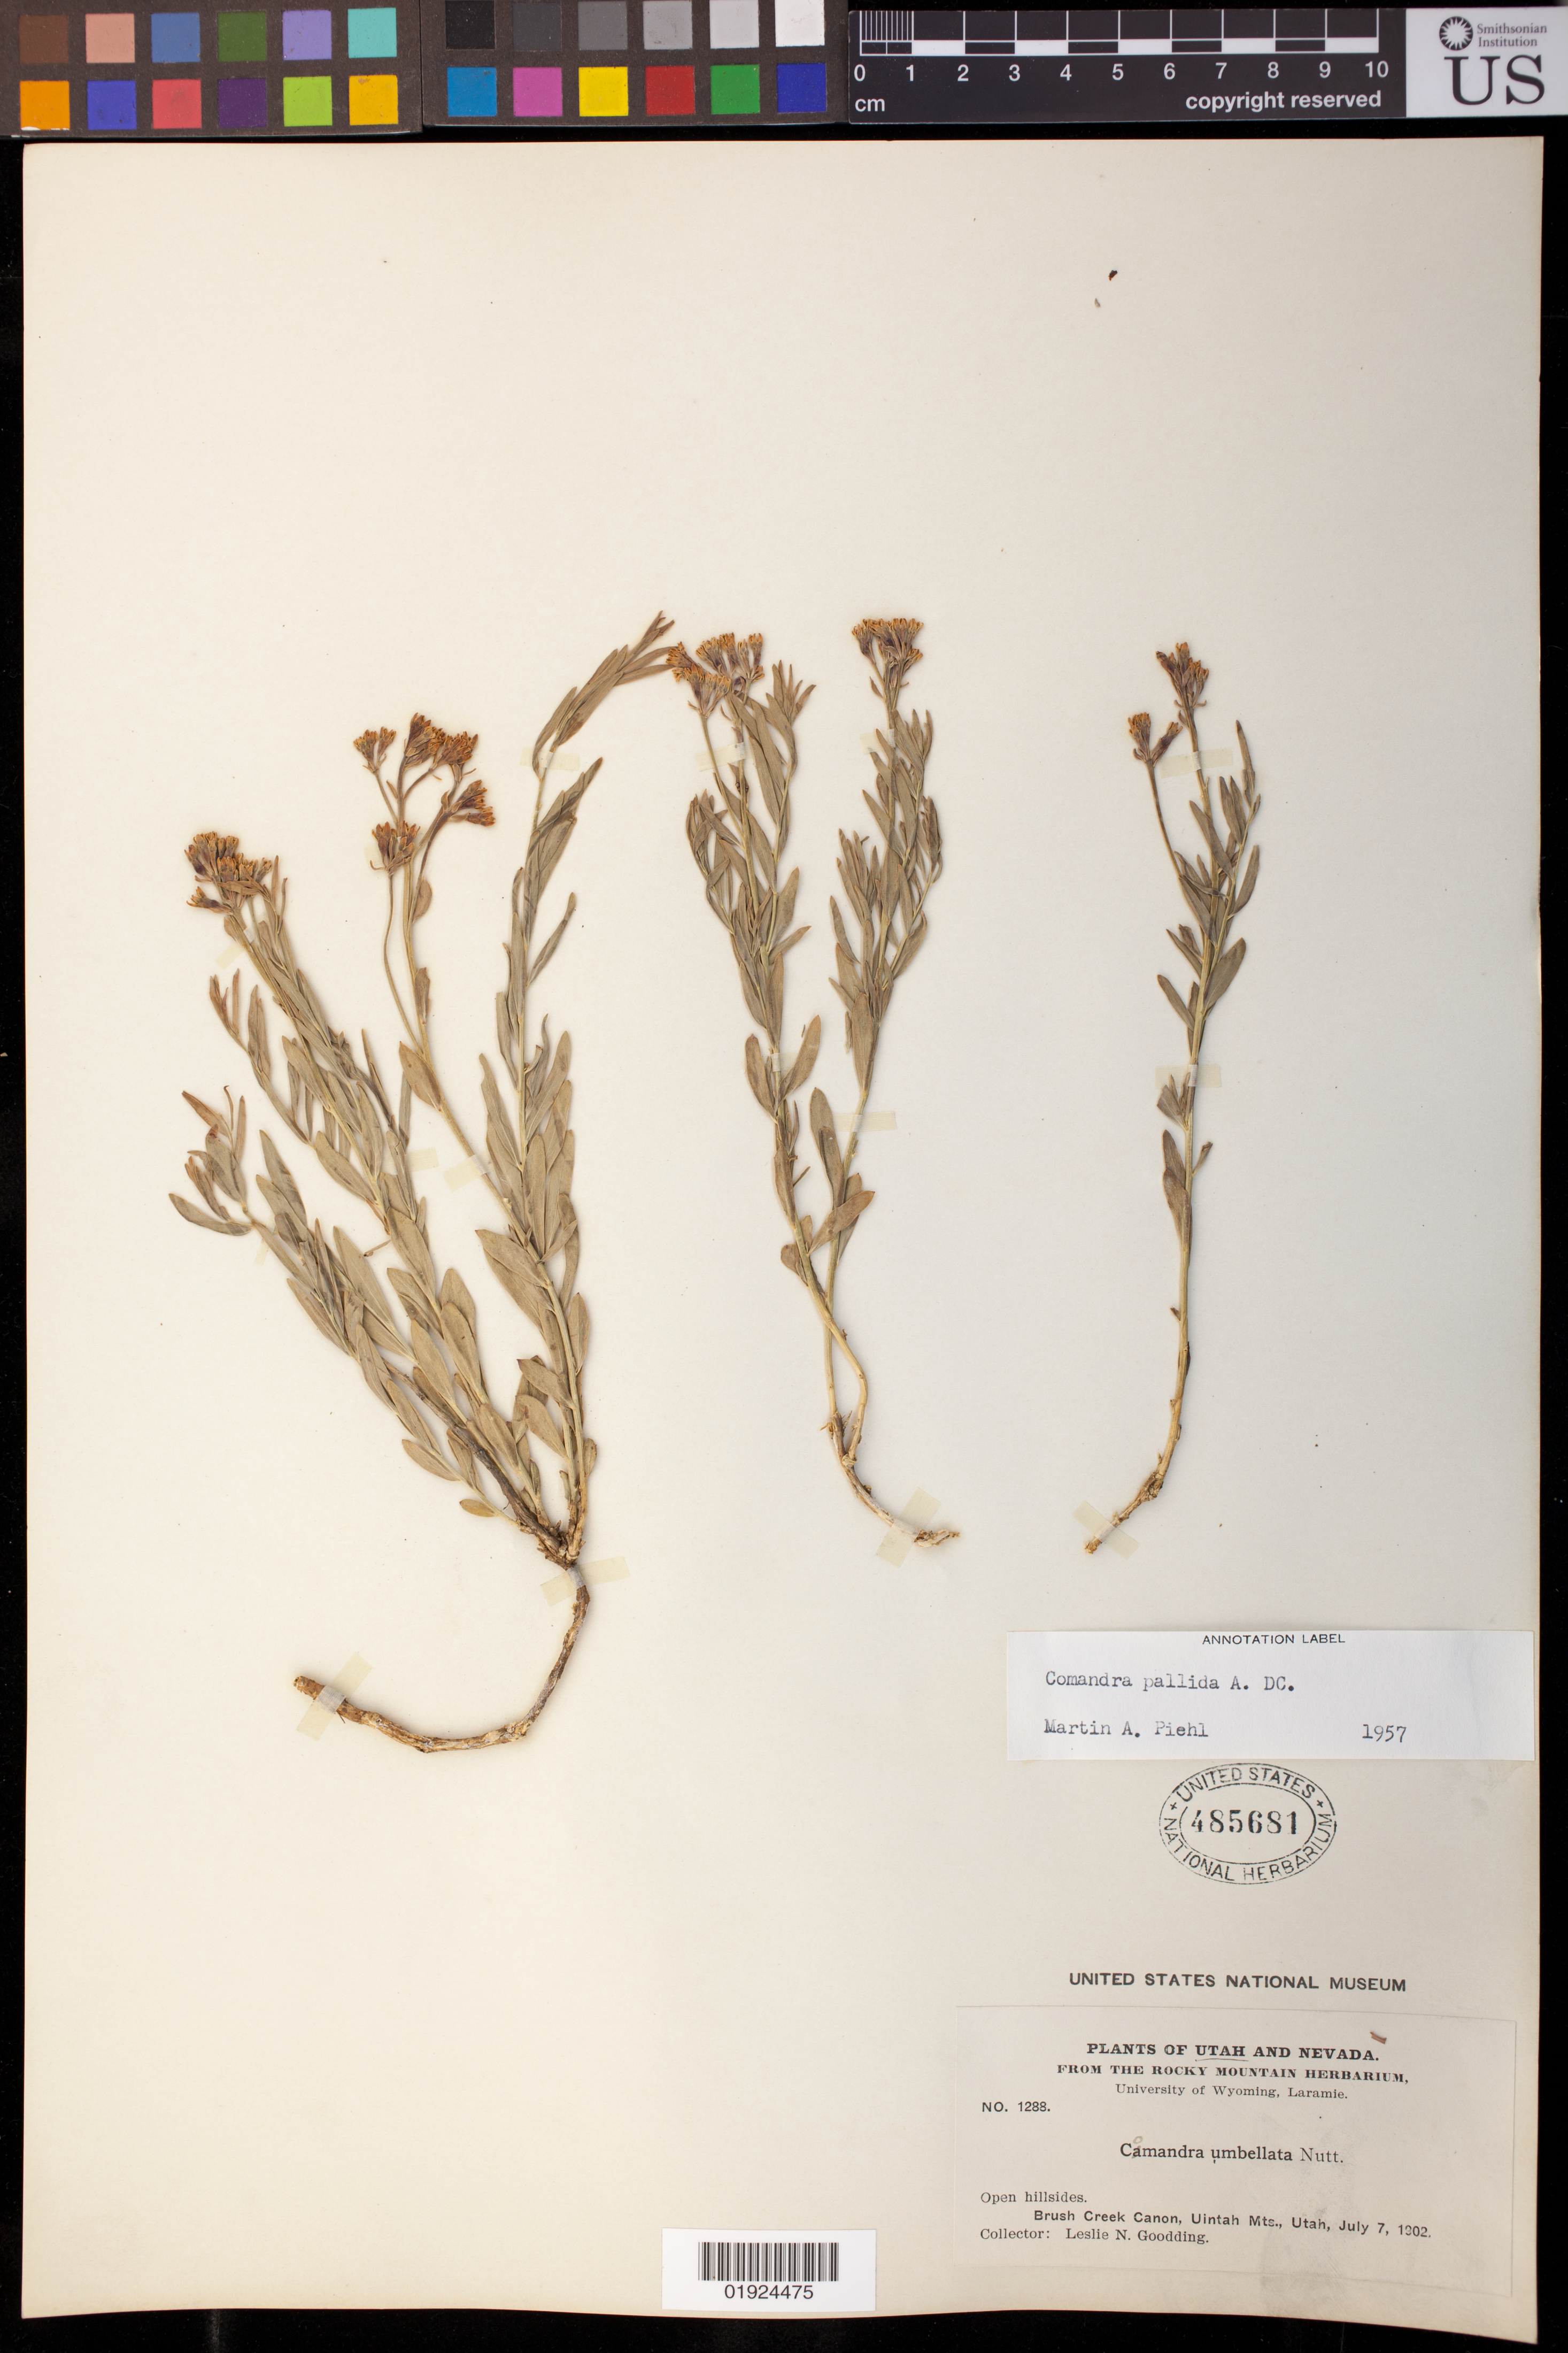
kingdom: Plantae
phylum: Tracheophyta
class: Magnoliopsida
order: Santalales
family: Comandraceae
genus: Comandra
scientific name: Comandra pallida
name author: A. DC.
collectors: L. N. Goodding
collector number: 1288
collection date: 1902-07-07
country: United States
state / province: Utah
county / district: Uintah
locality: Brush Creek Canon, Uintah Mts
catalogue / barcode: US 485681